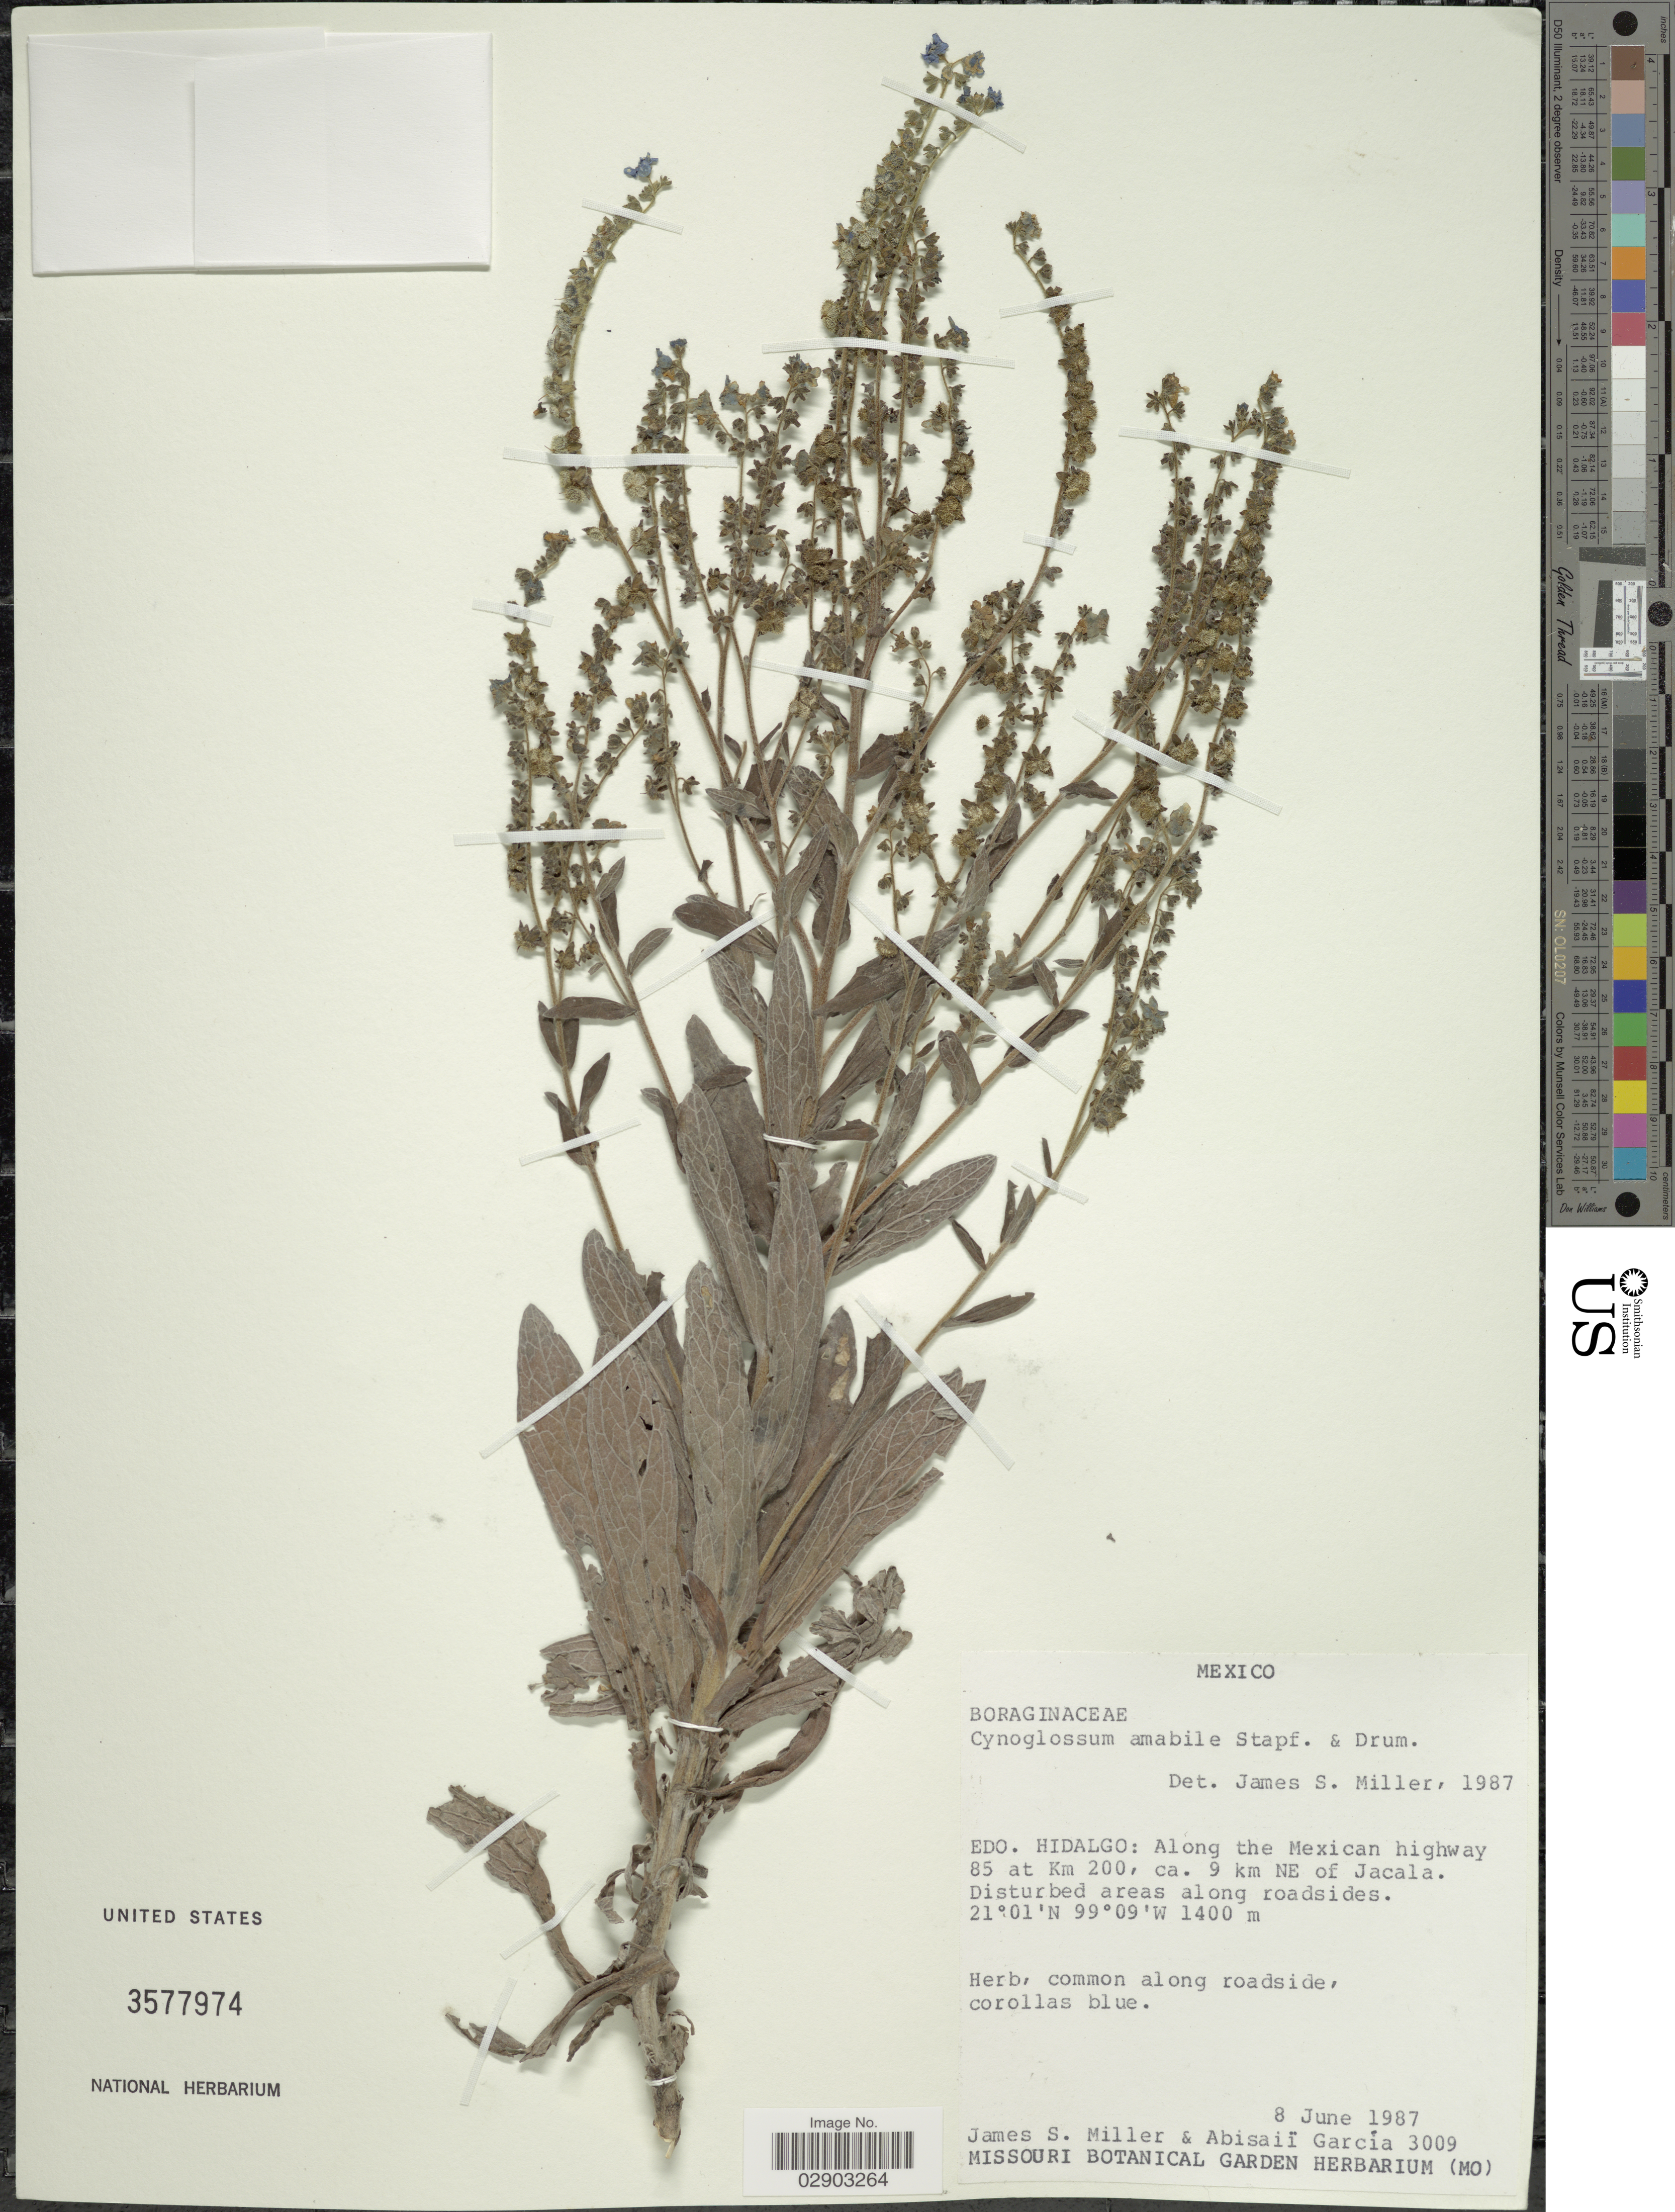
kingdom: Plantae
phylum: Tracheophyta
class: Magnoliopsida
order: Boraginales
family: Boraginaceae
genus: Cynoglossum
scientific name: Cynoglossum amabile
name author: Stapf & J.R. Drumm.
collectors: J. S. Miller & A. Garcia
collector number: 3009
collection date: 1987-06-08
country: Mexico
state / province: Hidalgo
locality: Along the Mexican highway 85 at Km 200, ca. 9 km NE of Jacala.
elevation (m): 1400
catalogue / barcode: US 3577974